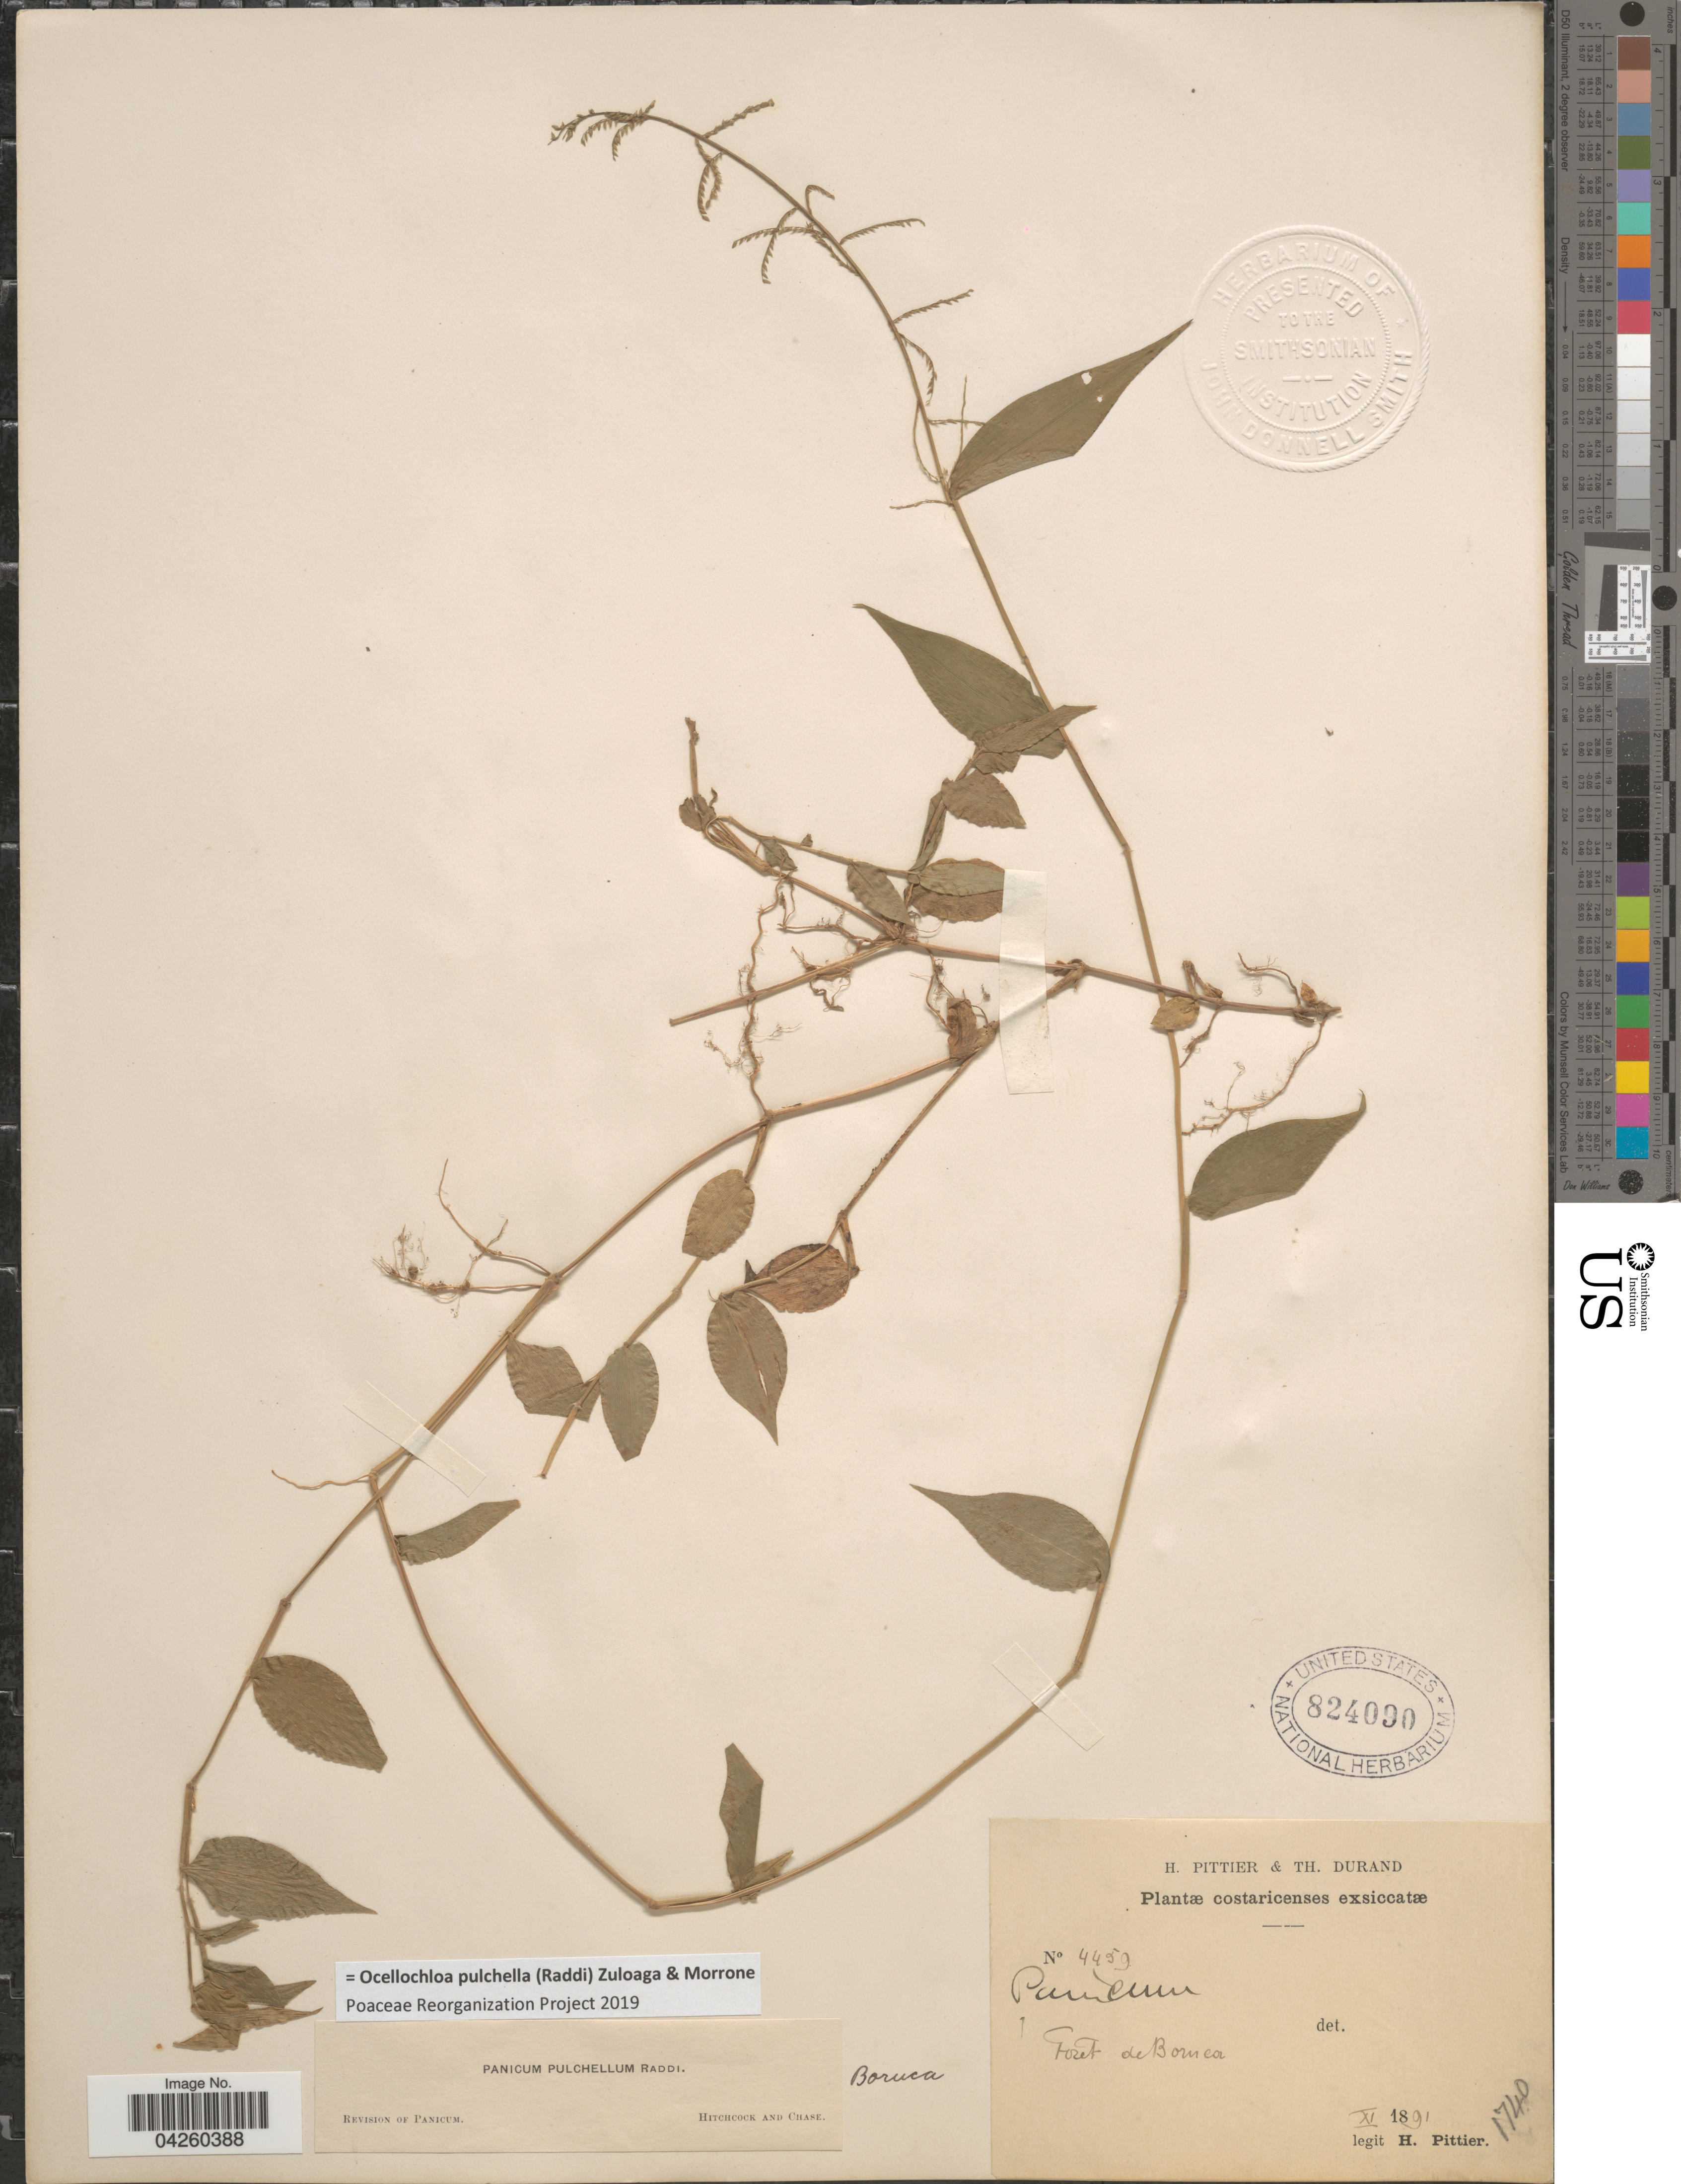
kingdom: Plantae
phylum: Tracheophyta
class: Liliopsida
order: Poales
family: Poaceae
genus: Ocellochloa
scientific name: Ocellochloa pulchella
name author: (Raddi) Zuloaga & Morrone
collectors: H. F. Pittier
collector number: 4459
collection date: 1891-11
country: Costa Rica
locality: Costaricenses. Forêt de Boruca.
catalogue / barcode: US 824090